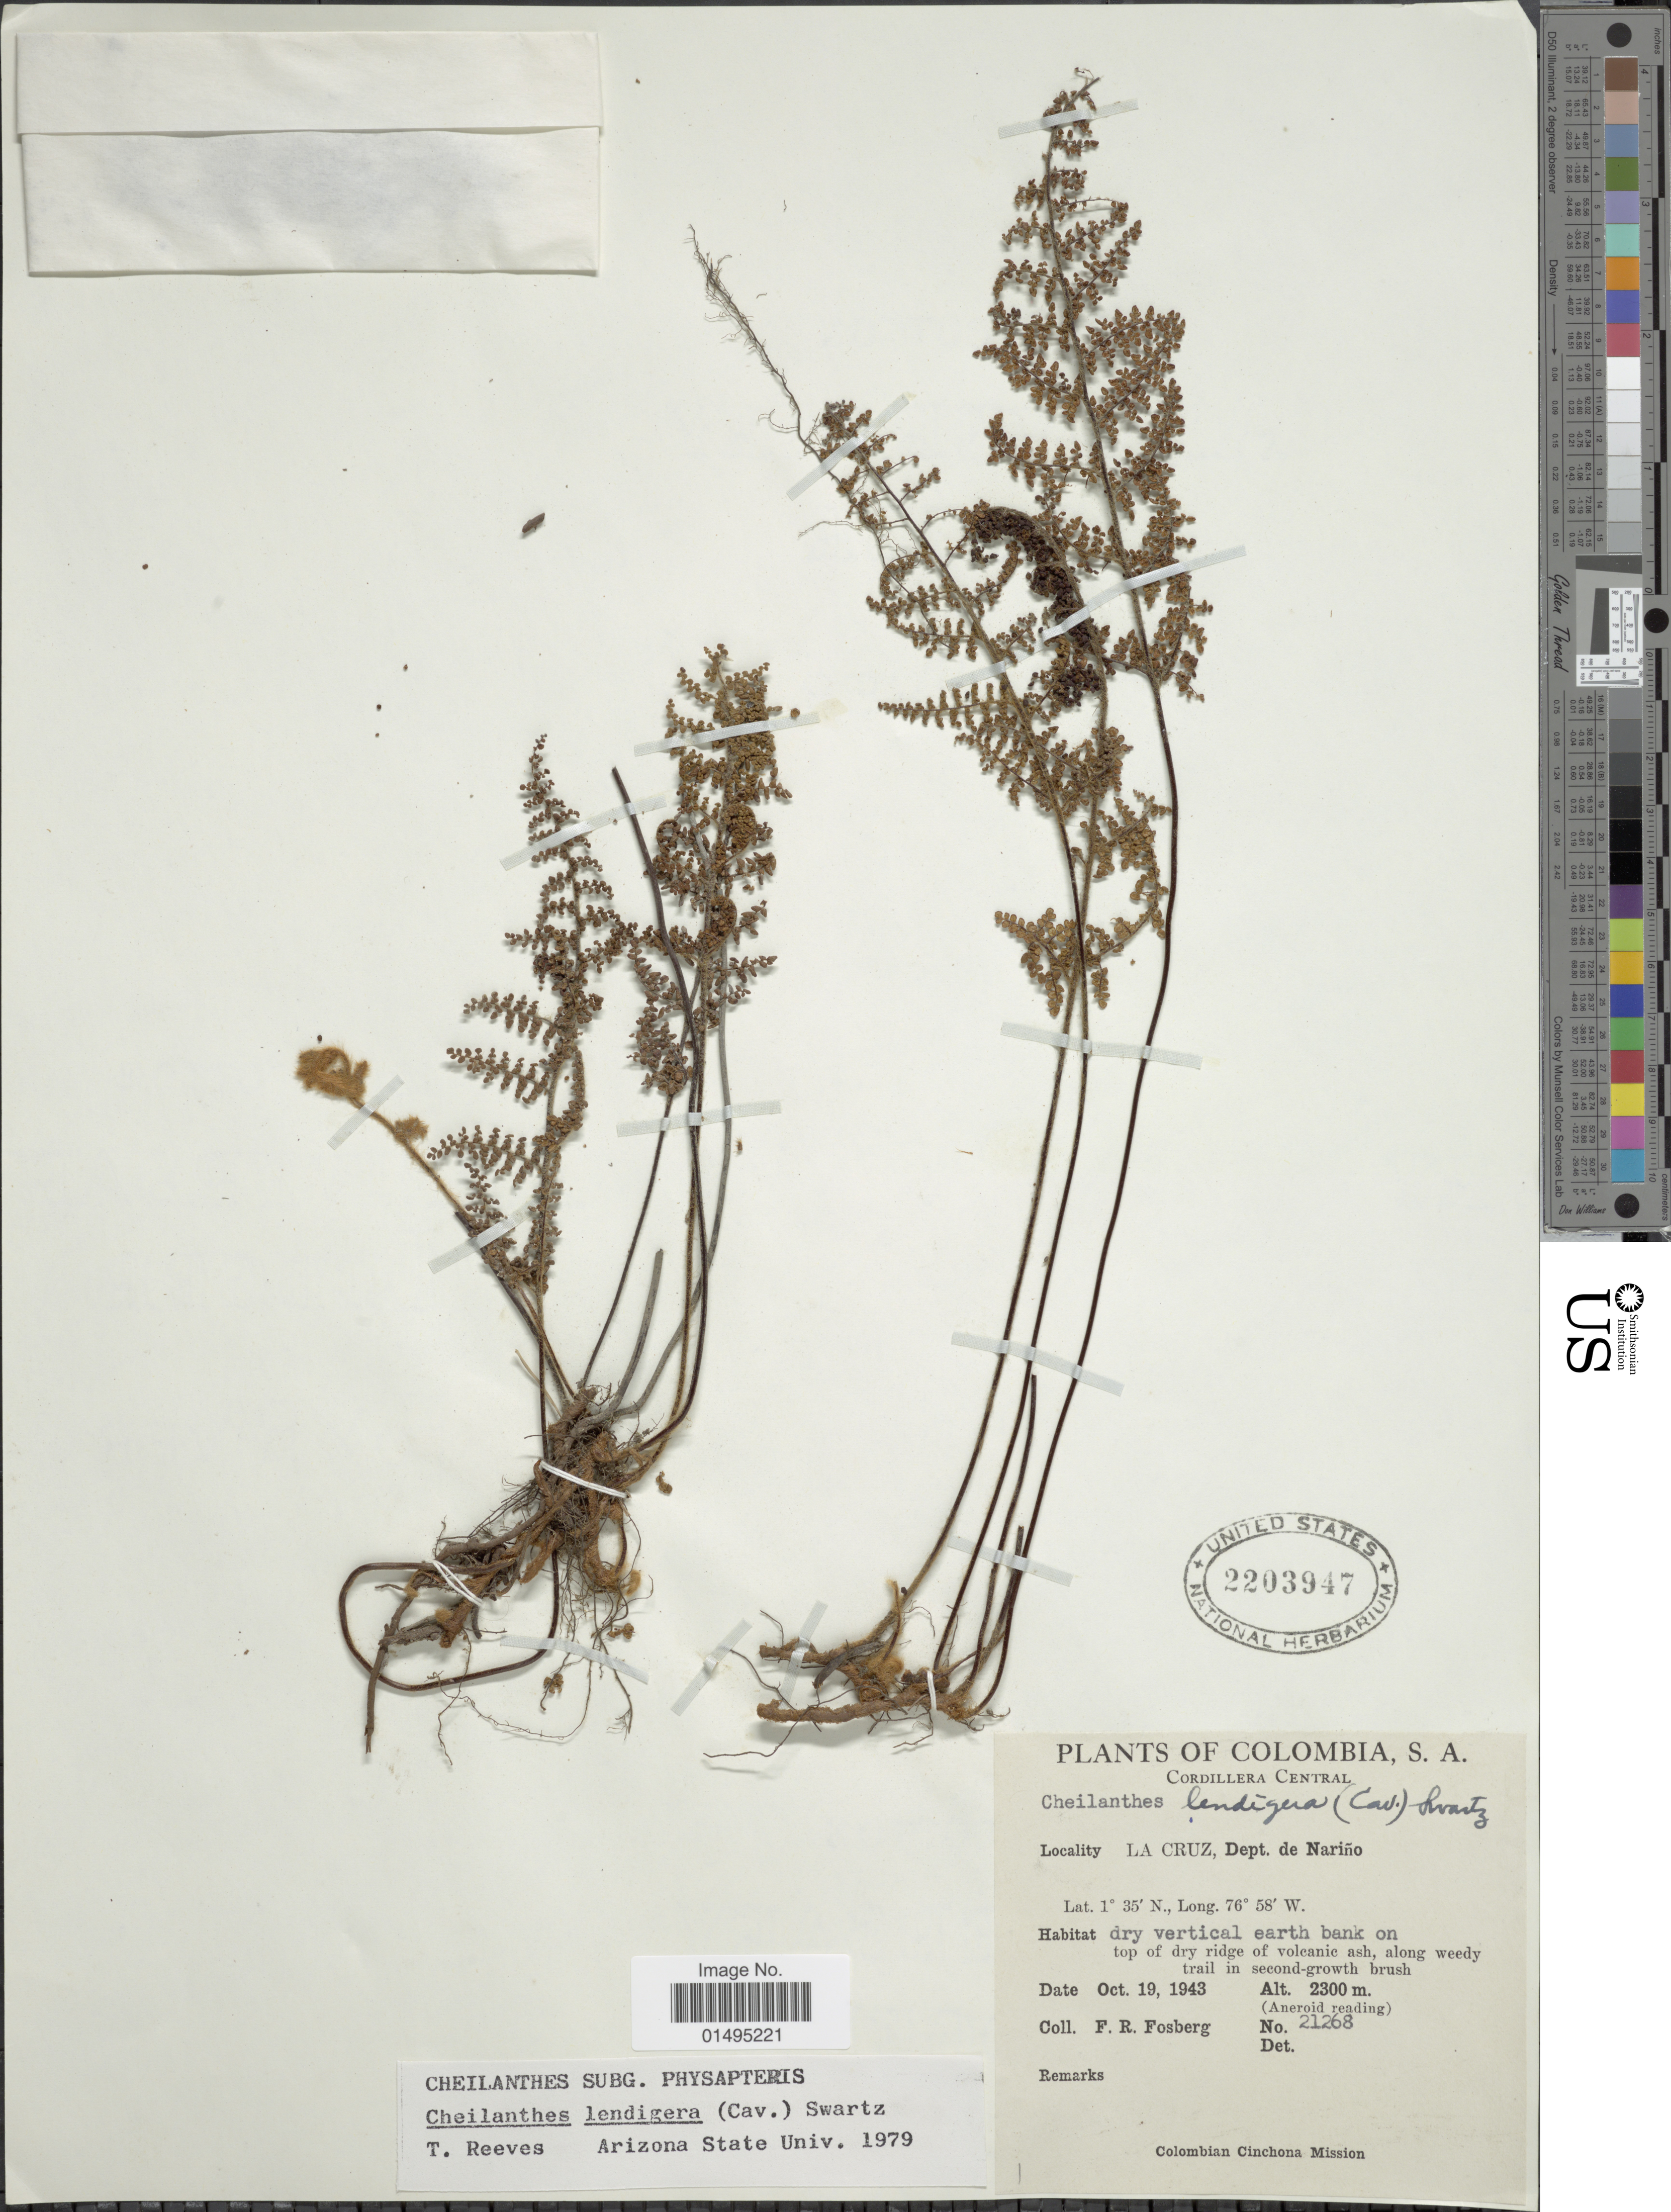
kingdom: Plantae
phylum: Tracheophyta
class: Polypodiopsida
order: Polypodiales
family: Pteridaceae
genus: Myriopteris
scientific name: Myriopteris lendigera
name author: (Cav.) J. Sm.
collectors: F. R. Fosberg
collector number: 21268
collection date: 1943-10-19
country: Colombia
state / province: Nariño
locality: Colombia, S.A. Cordillera Central. La Cruz, Dept. de Narino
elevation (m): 2300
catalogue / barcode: US 2203947